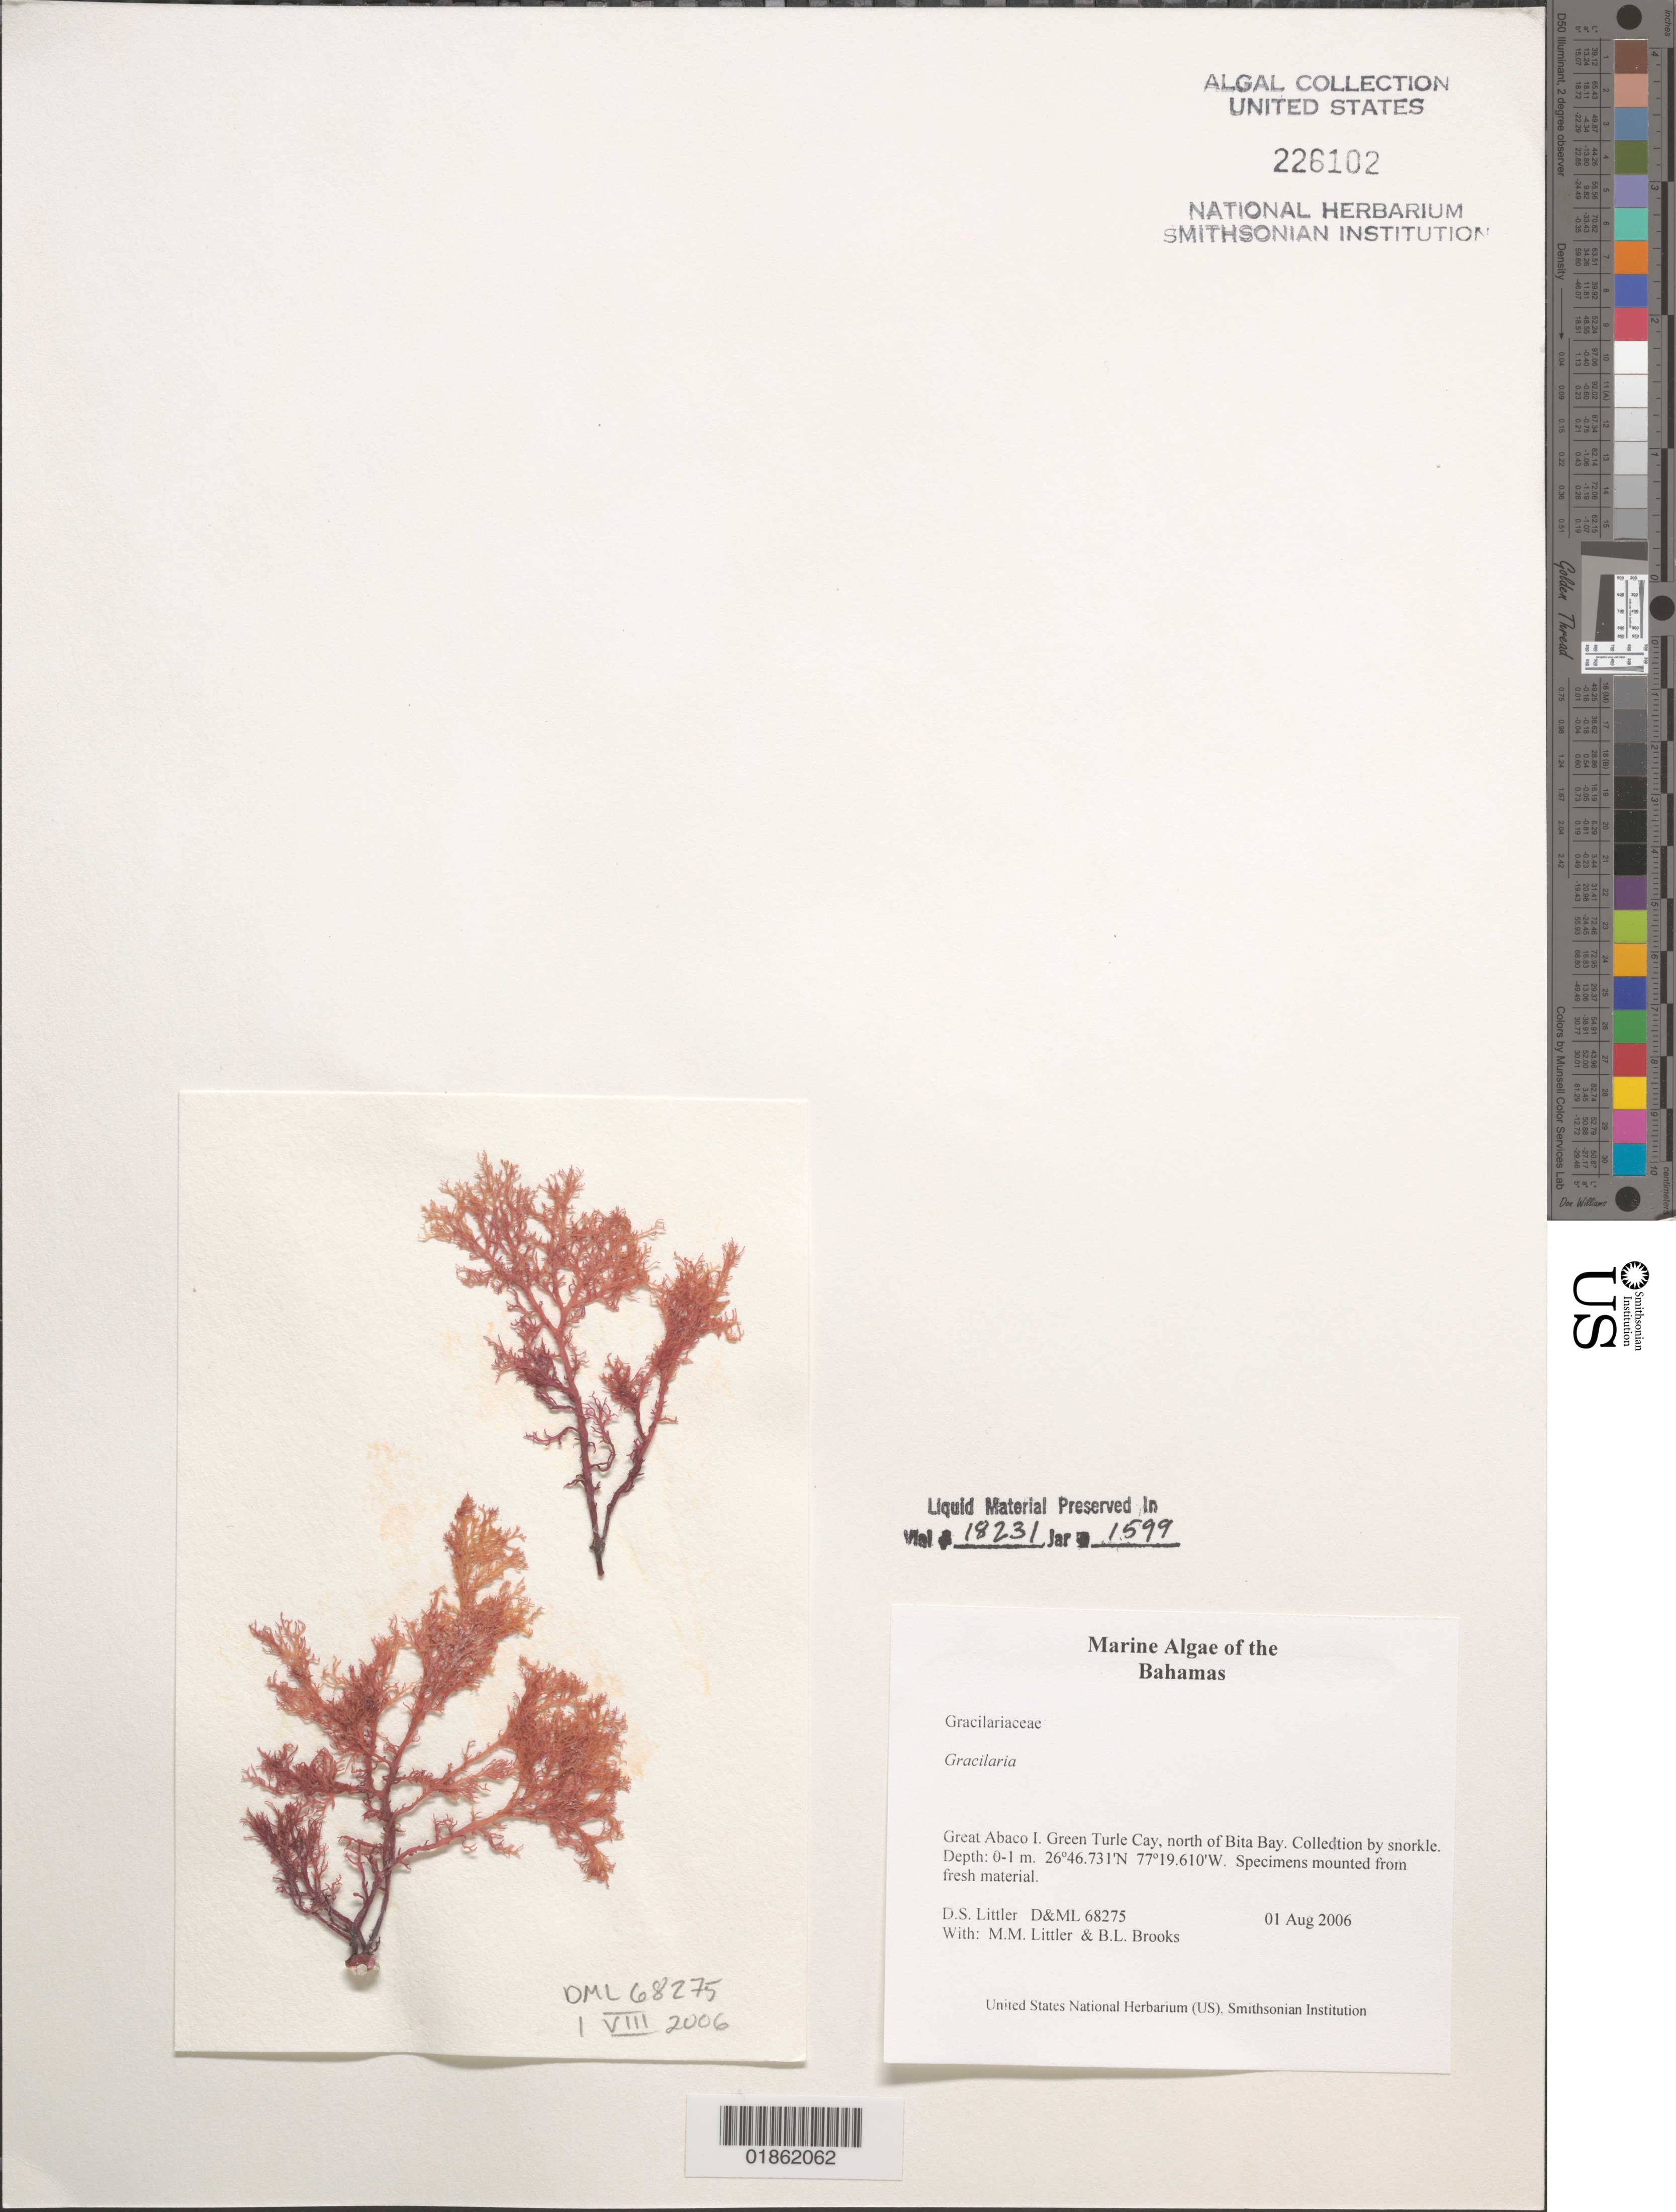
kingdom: Plantae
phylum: Rhodophyta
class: Florideophyceae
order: Gracilariales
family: Gracilariaceae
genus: Gracilaria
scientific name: Gracilaria sp.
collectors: M. M. Littler, D. S. Littler & B. Brooks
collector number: D&ML 68275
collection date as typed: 01 Aug 2006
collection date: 2006-08-01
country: Bahamas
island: Green Turtle Cay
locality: Rock outcrop north of Bita Bay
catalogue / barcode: US 226102